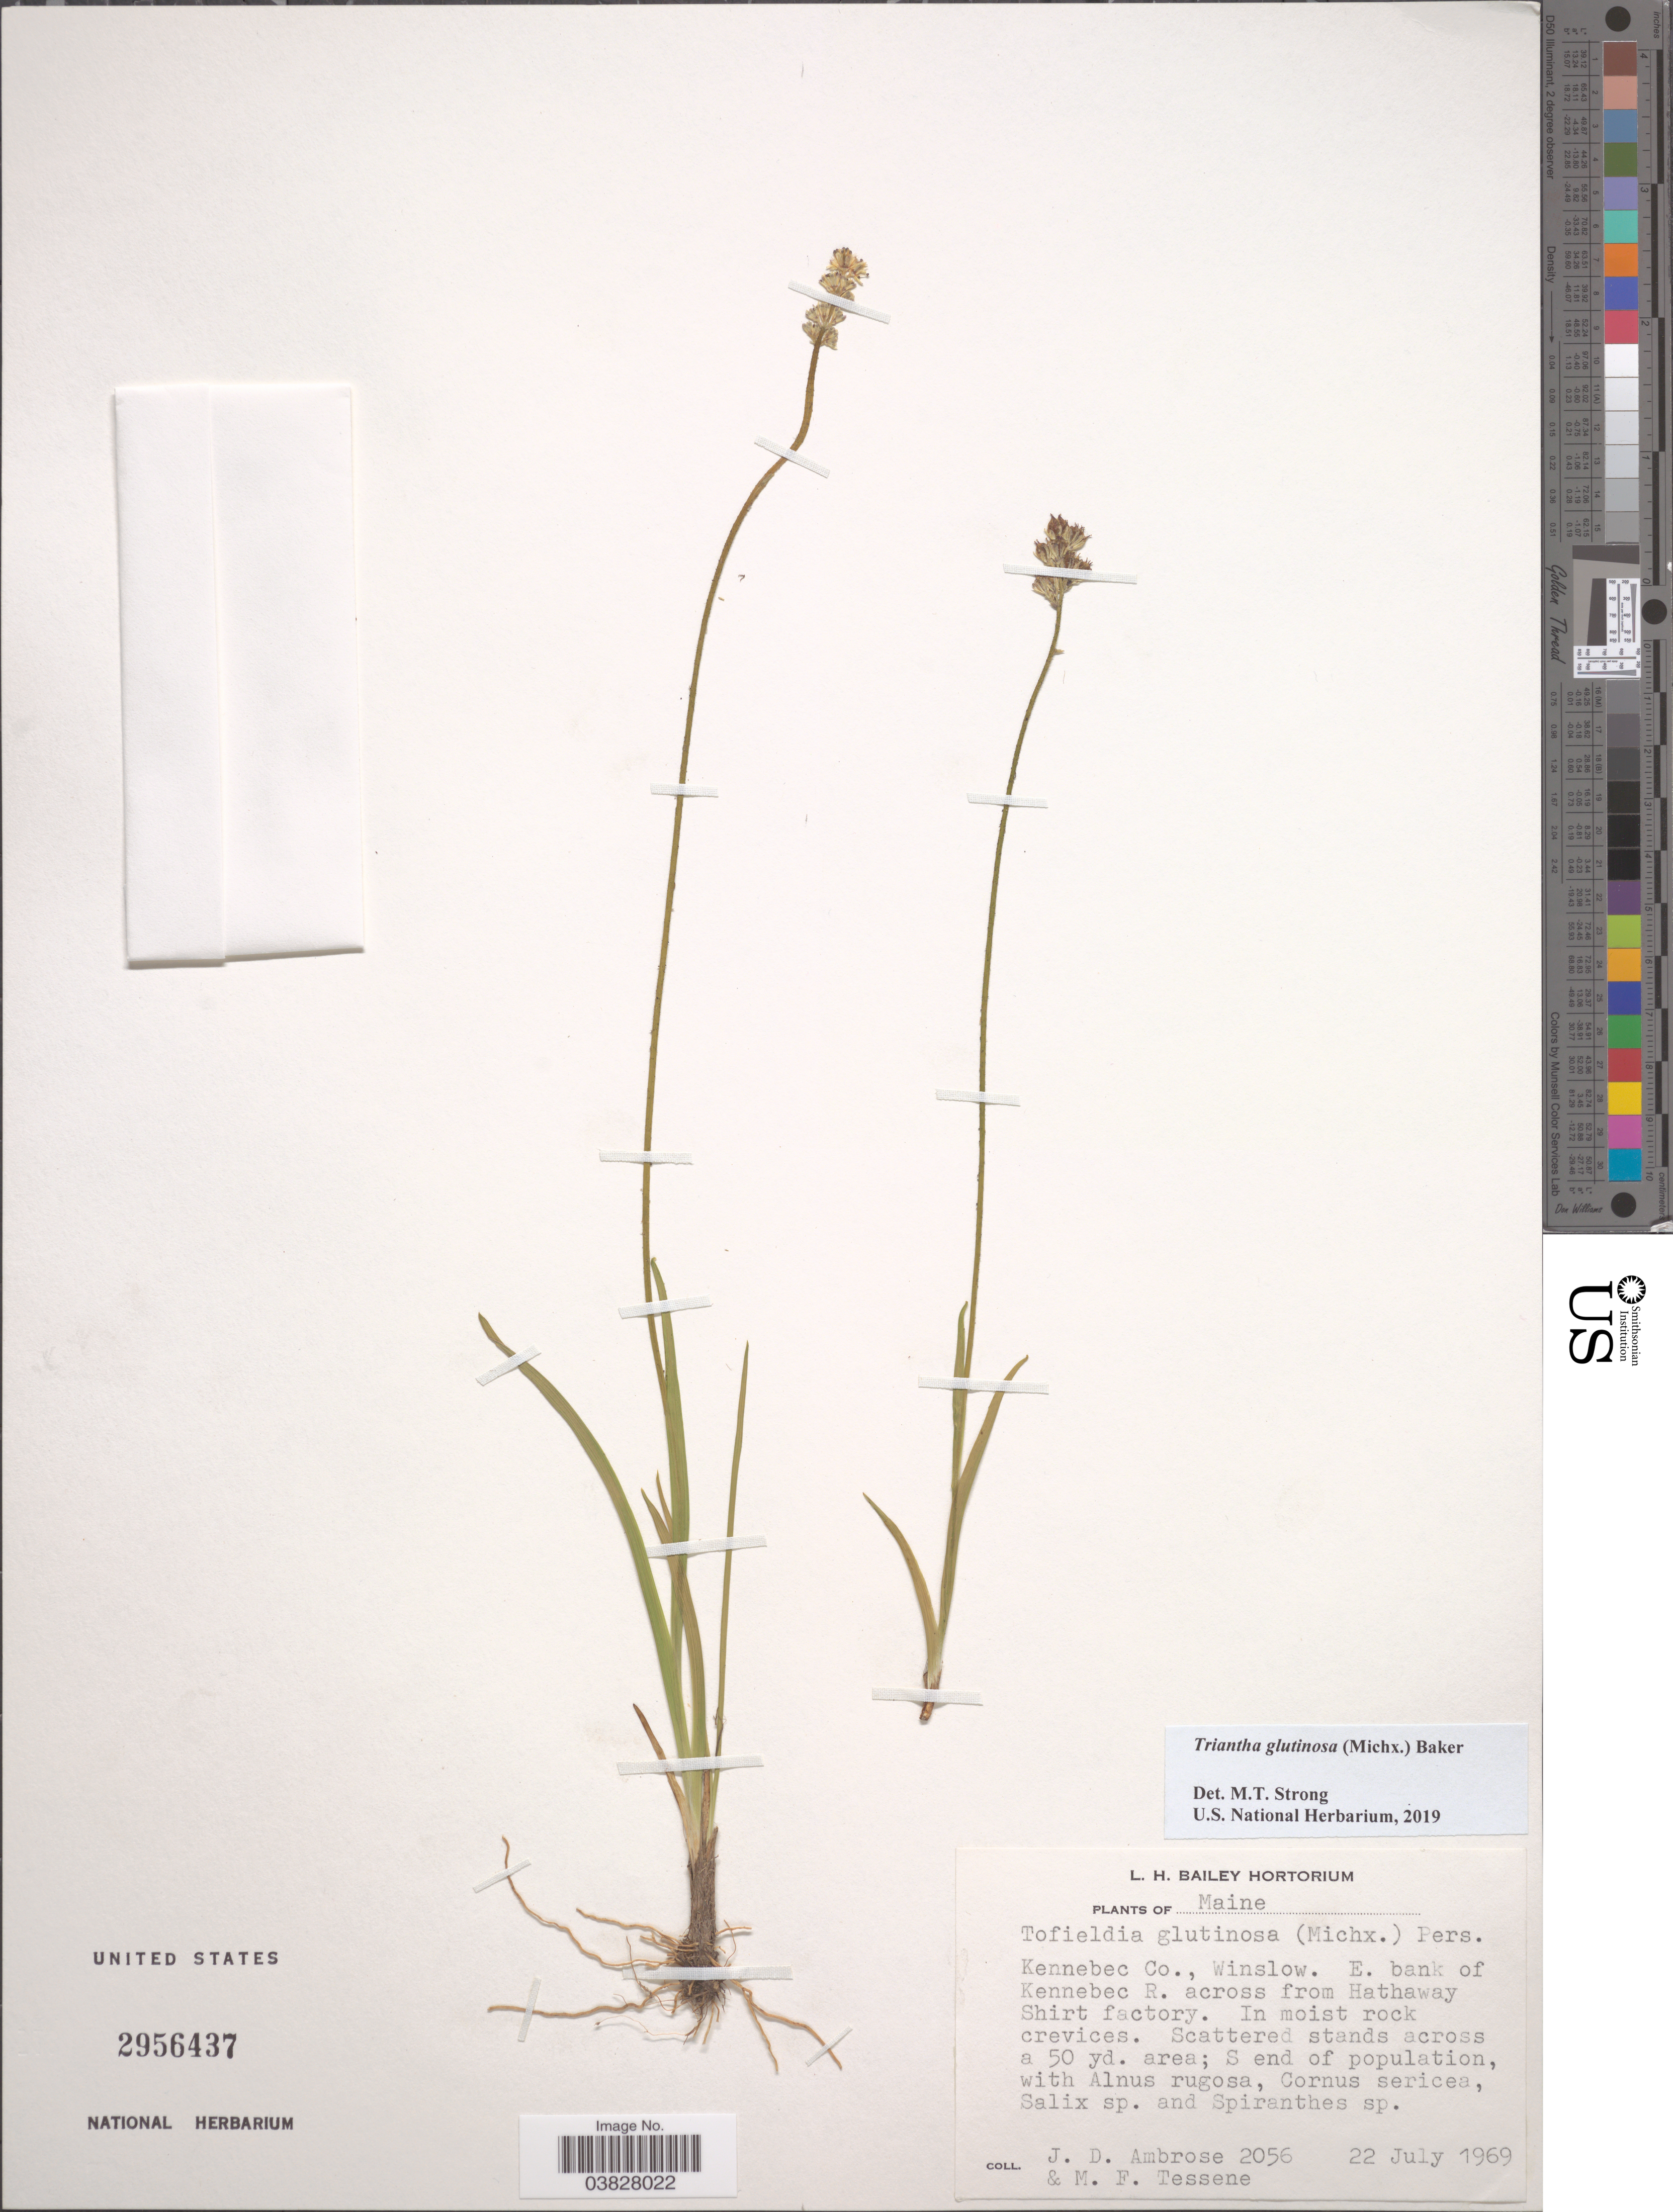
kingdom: Plantae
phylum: Tracheophyta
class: Liliopsida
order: Alismatales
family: Tofieldiaceae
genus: Triantha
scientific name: Triantha glutinosa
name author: (Michx.) Baker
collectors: J. D. Ambrose & M. Tessene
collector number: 2056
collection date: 1969-07-22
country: United States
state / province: Maine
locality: Kennebec Co., Winslow. E. bank of Kennebec R. across from Hathaway Shirt factory. Across a 50 yd. area; S end of population.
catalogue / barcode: US 2956437